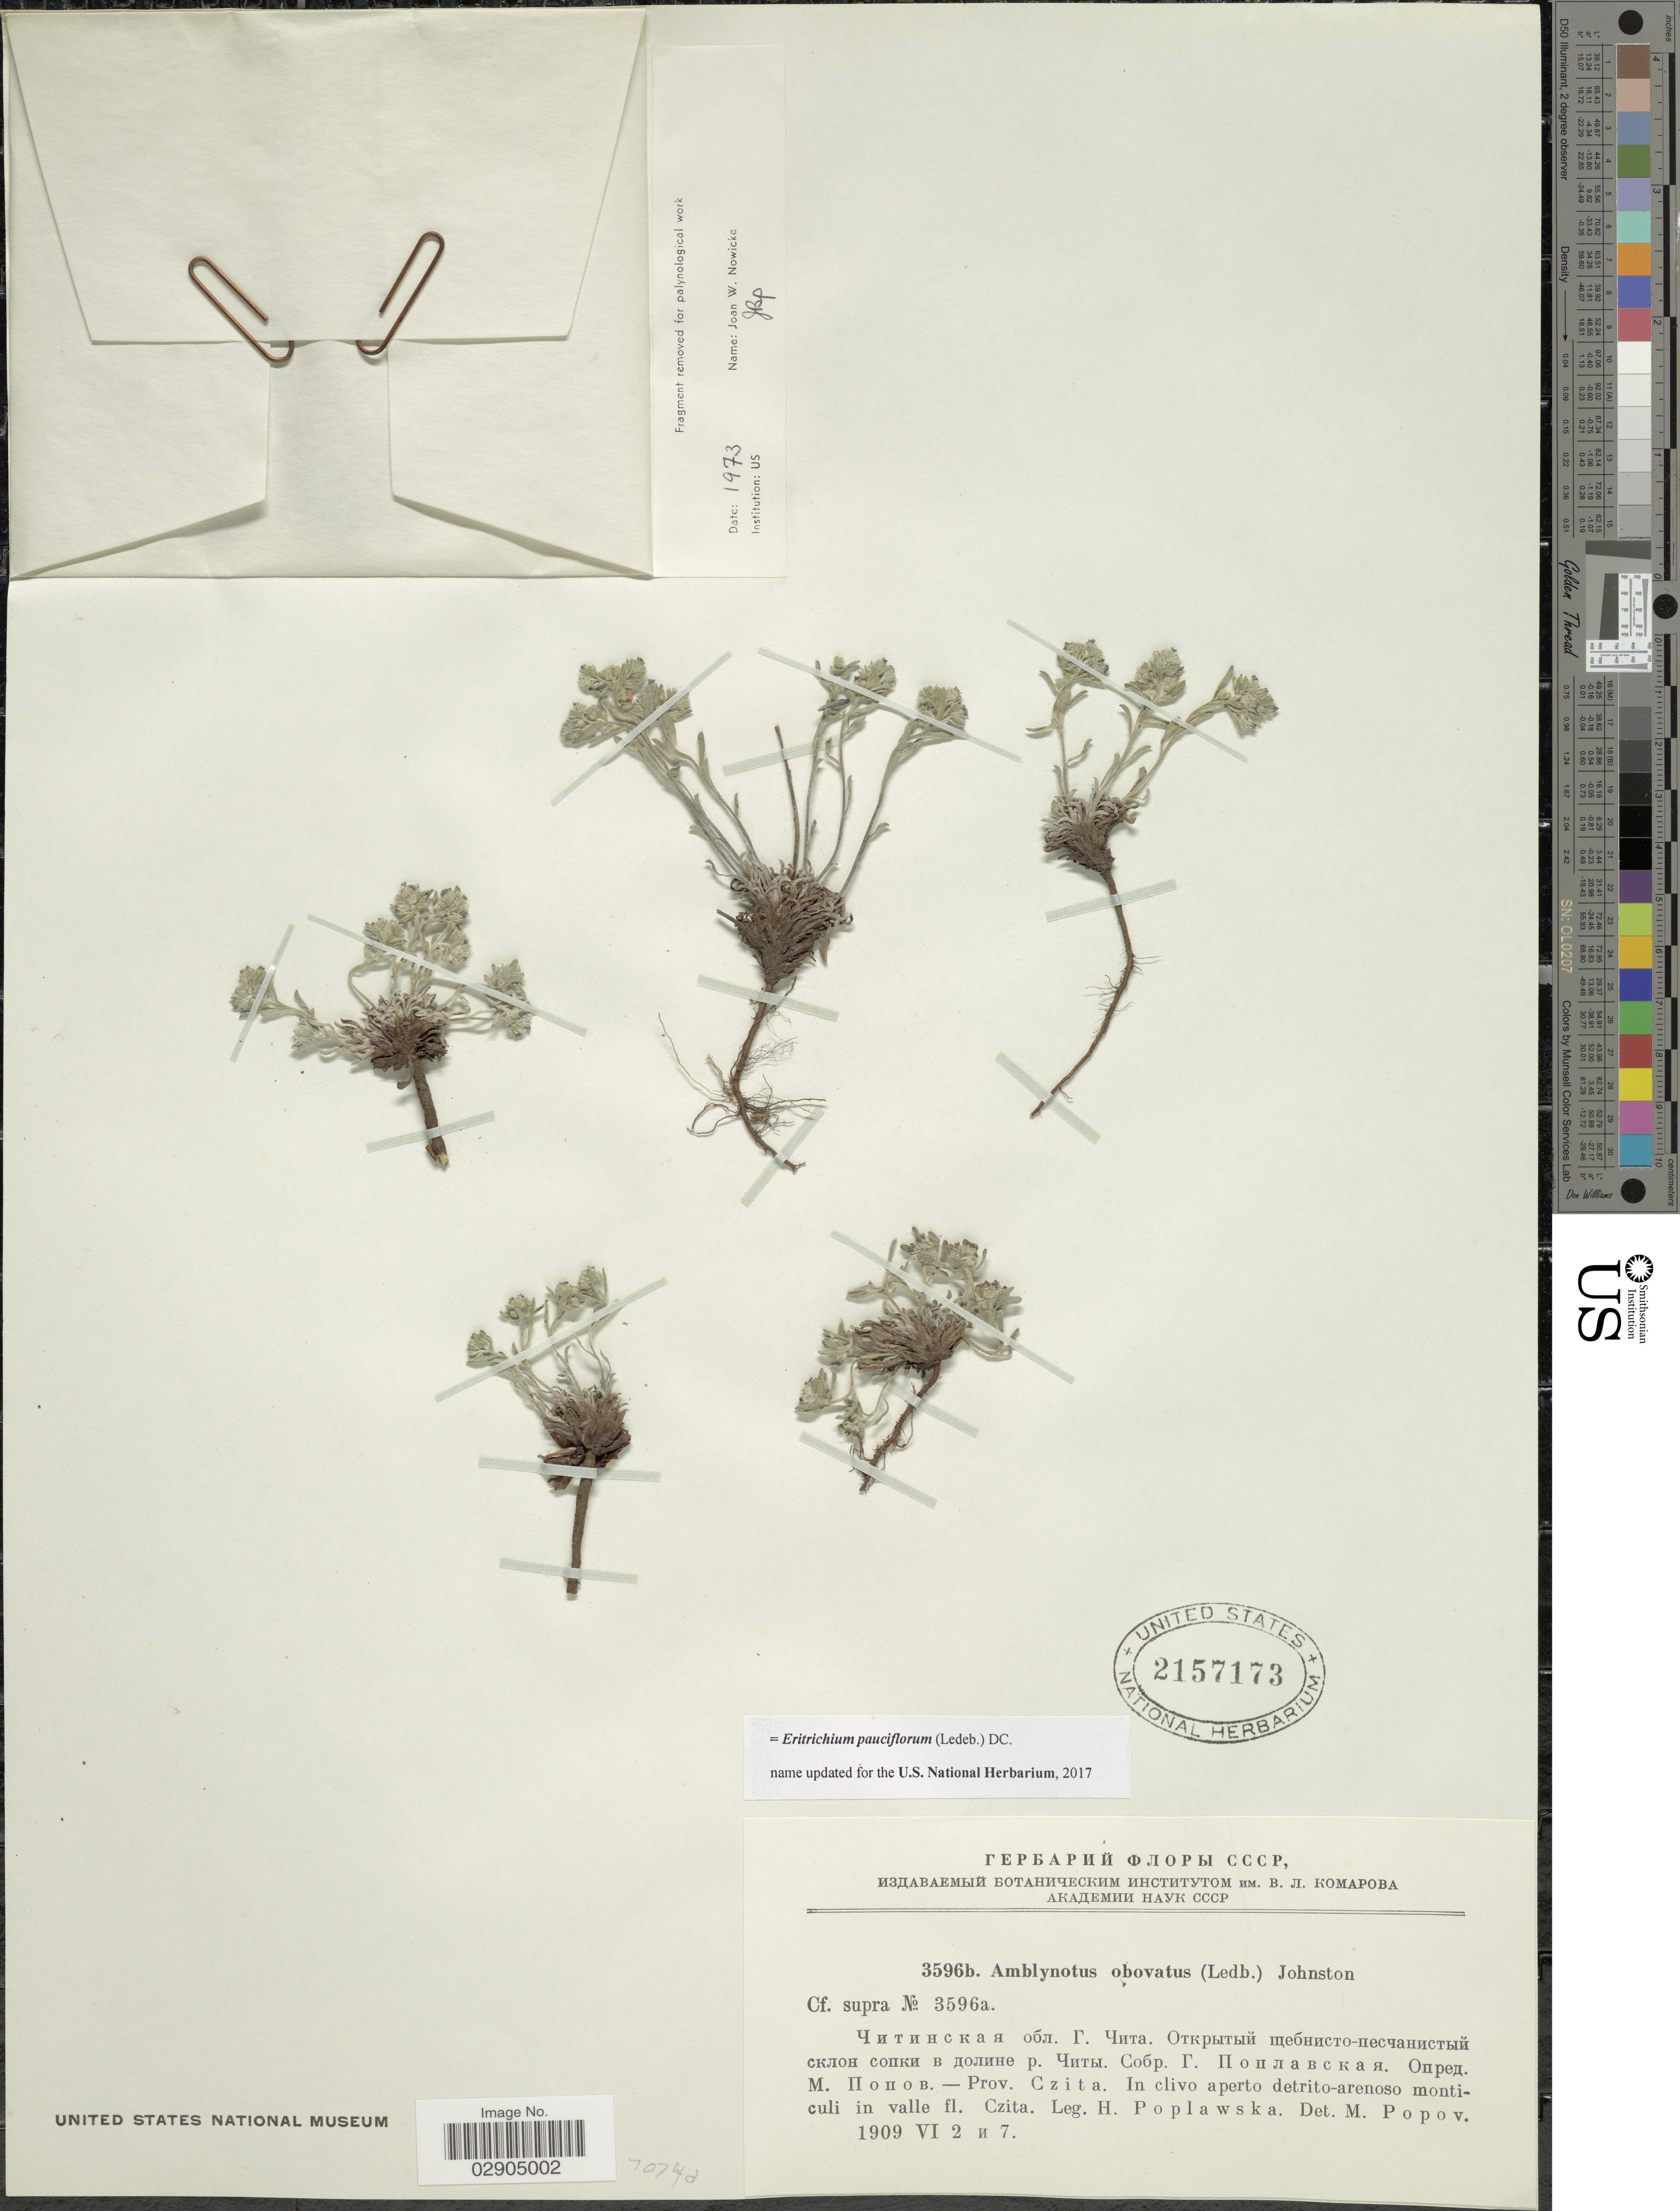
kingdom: Plantae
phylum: Tracheophyta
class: Magnoliopsida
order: Boraginales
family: Boraginaceae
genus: Eritrichium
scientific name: Eritrichium pauciflorum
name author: DC.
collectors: H. Poplawska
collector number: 3596b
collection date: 1909-06-02/1909-06-07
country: Russian Federation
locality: Prov Czita. In clivo aperto detrito-arenoso monticuli in valle fl. Czita.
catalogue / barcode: US 2157173